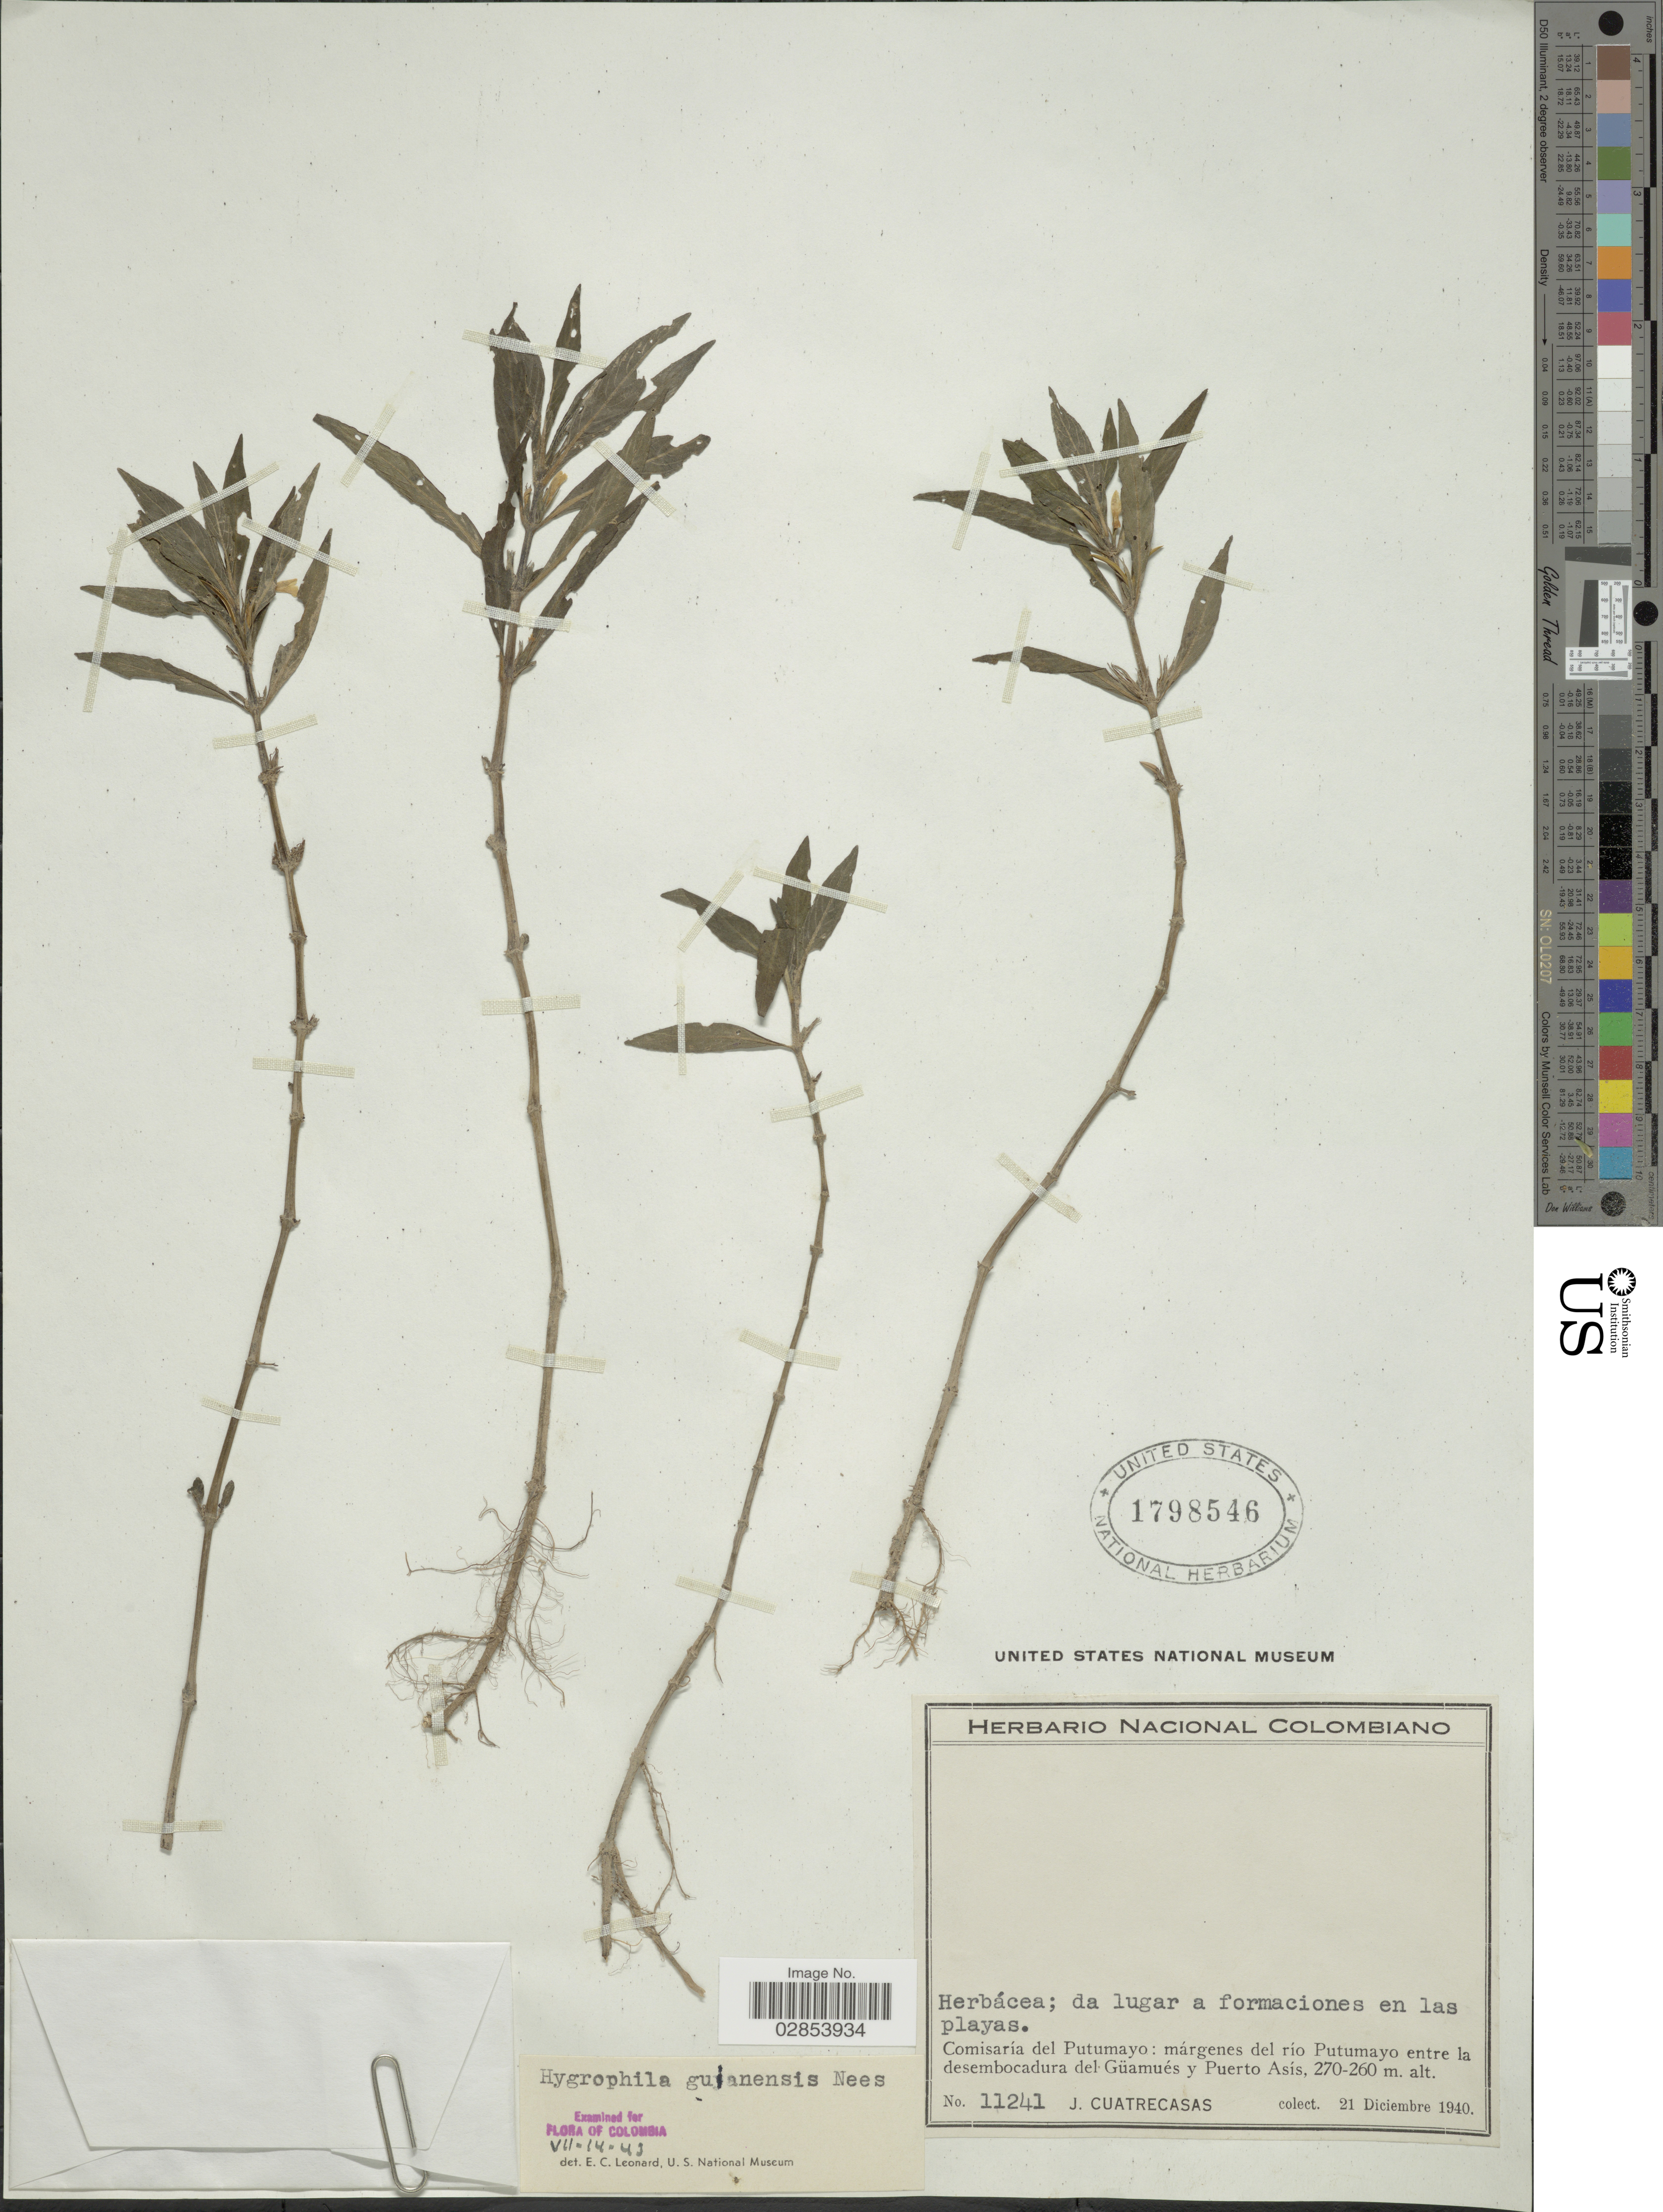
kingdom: Plantae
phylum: Tracheophyta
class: Magnoliopsida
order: Lamiales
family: Acanthaceae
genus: Hygrophila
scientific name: Hygrophila costata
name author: Nees & T. Nees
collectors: J. Cuatrecasas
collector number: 11241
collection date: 1940-12-21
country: Colombia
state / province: Putumayo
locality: Comisaría del Putumayo: márgenes del rio Putumayo entre la desembocadura del Güamués y Puerto Asís.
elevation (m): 260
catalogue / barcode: US 1798546